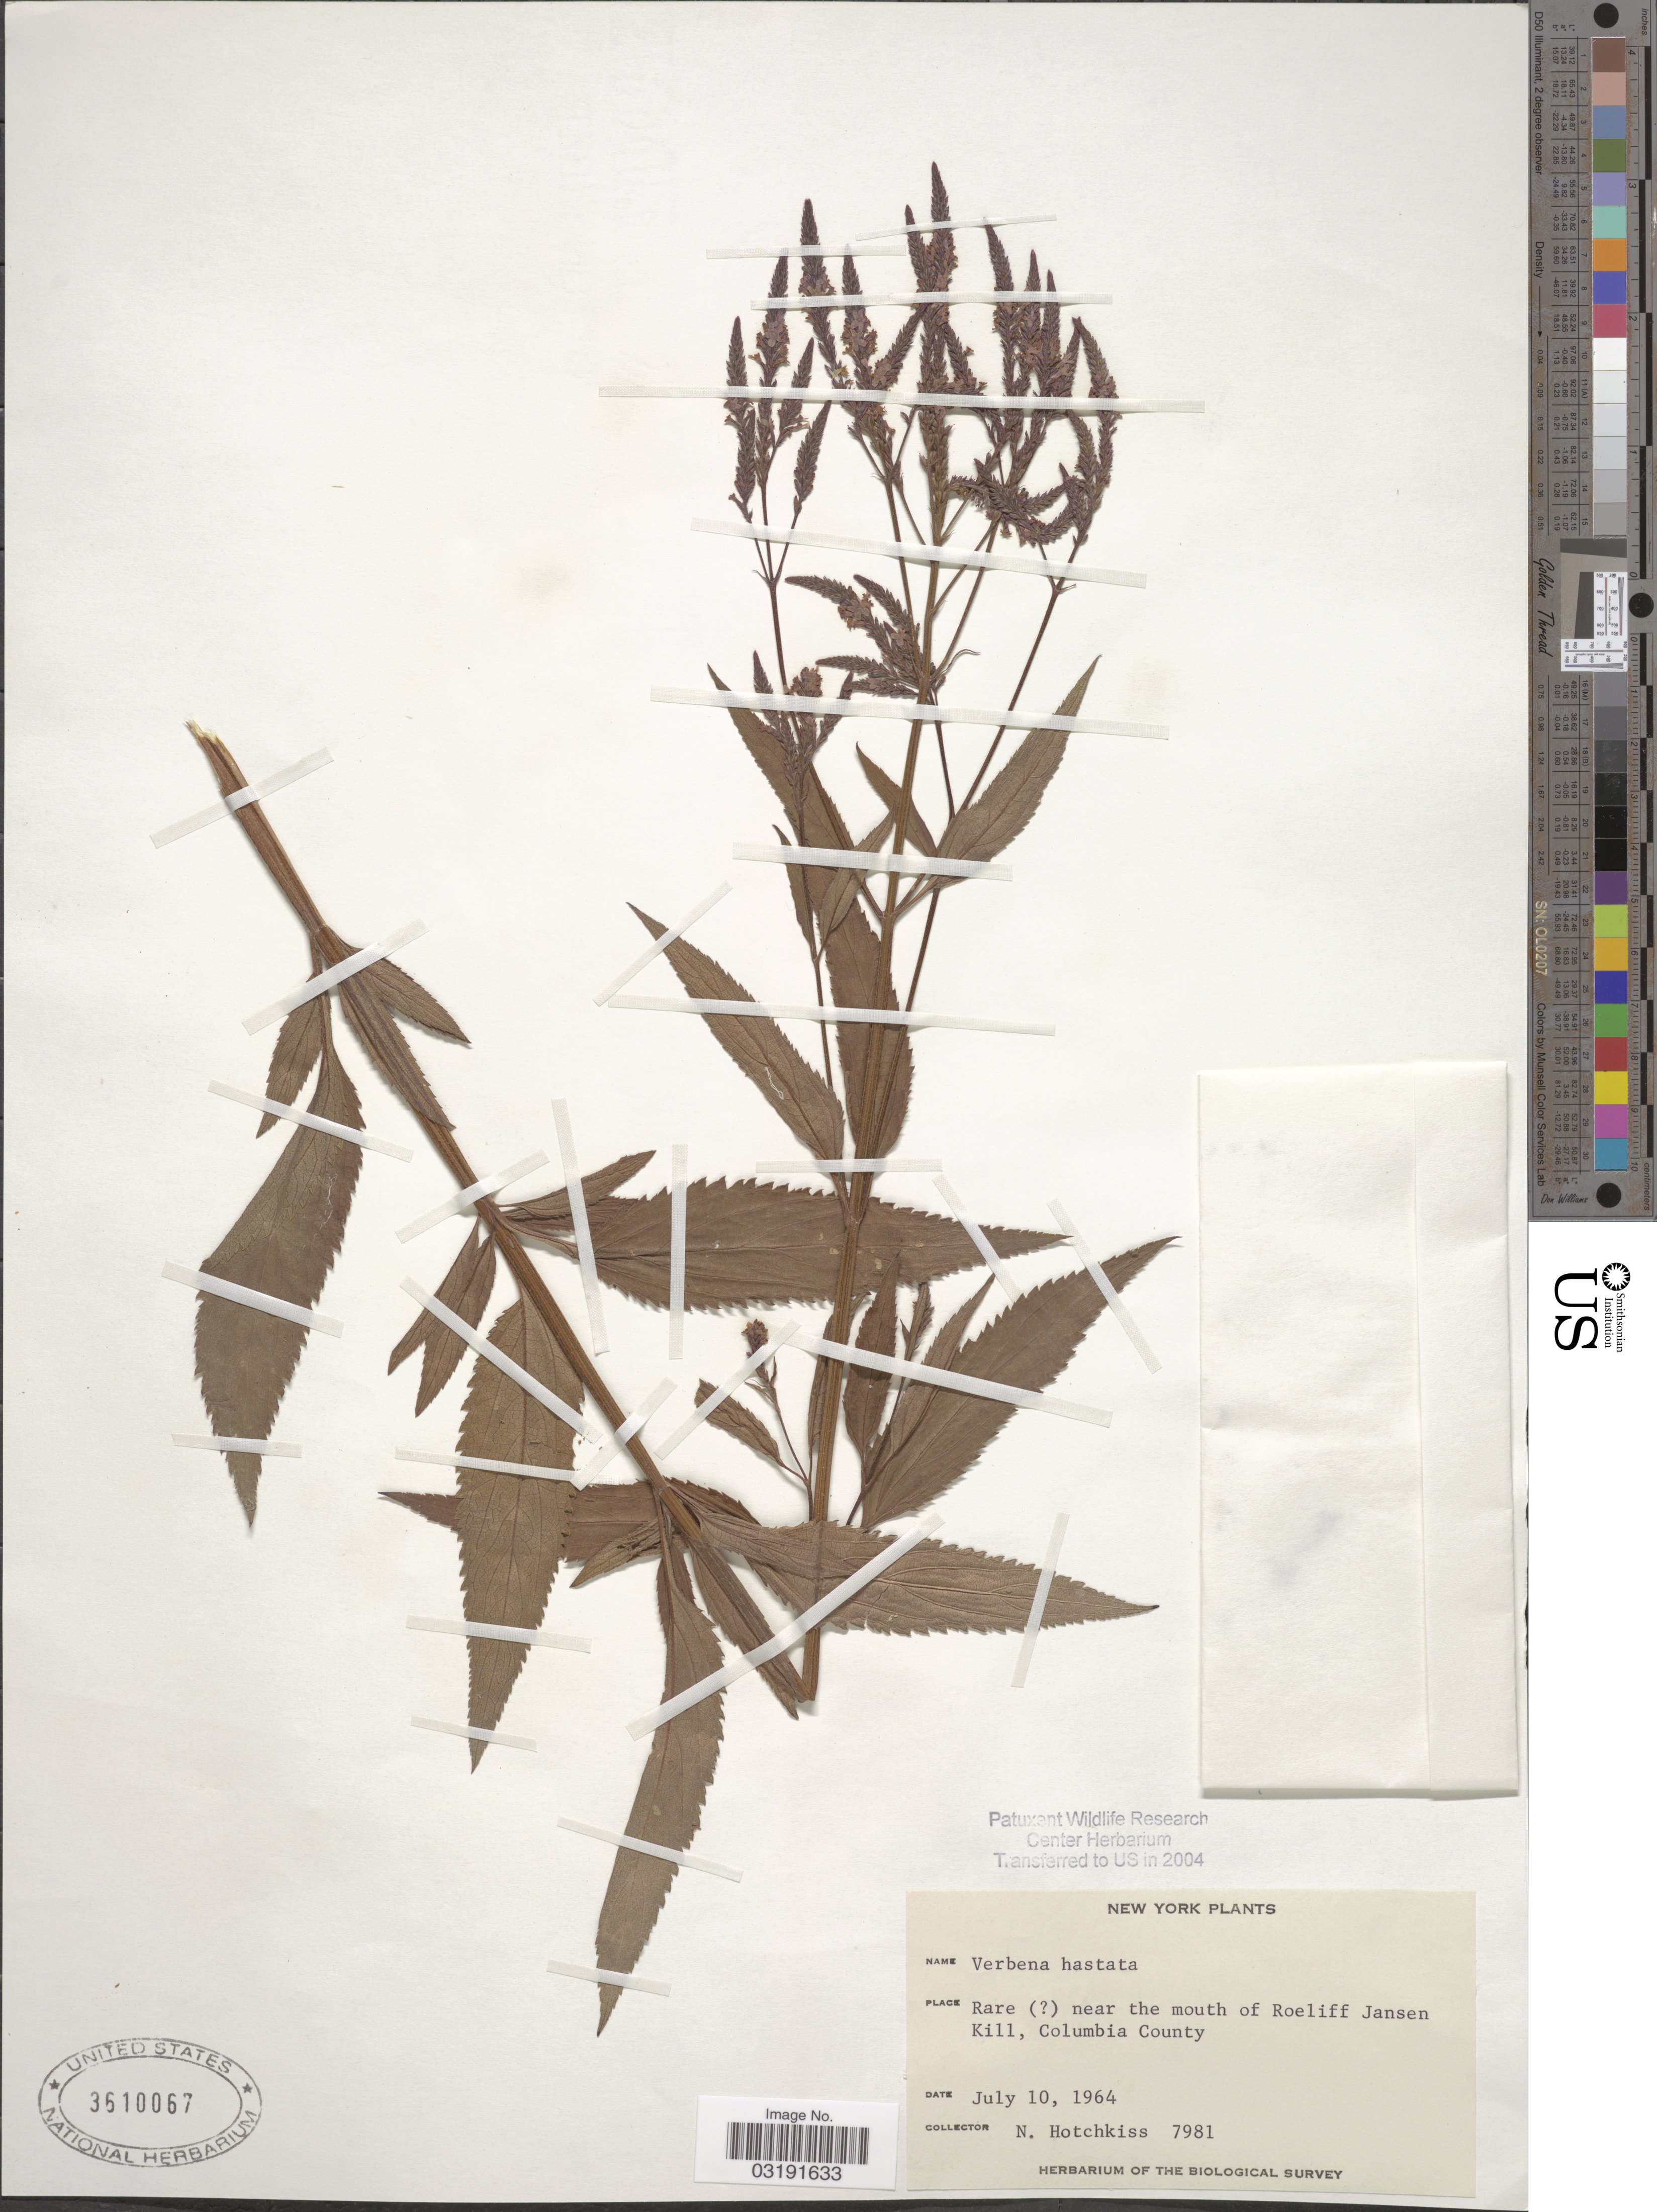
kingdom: Plantae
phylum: Tracheophyta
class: Magnoliopsida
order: Lamiales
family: Verbenaceae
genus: Verbena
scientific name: Verbena hastata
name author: L.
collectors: N. Hotchkiss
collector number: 7981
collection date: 1964-07-10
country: United States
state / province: New York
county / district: Columbia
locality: Near the mouth of Roeliff Jansen Kill, Columbia County.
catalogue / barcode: US 3610067